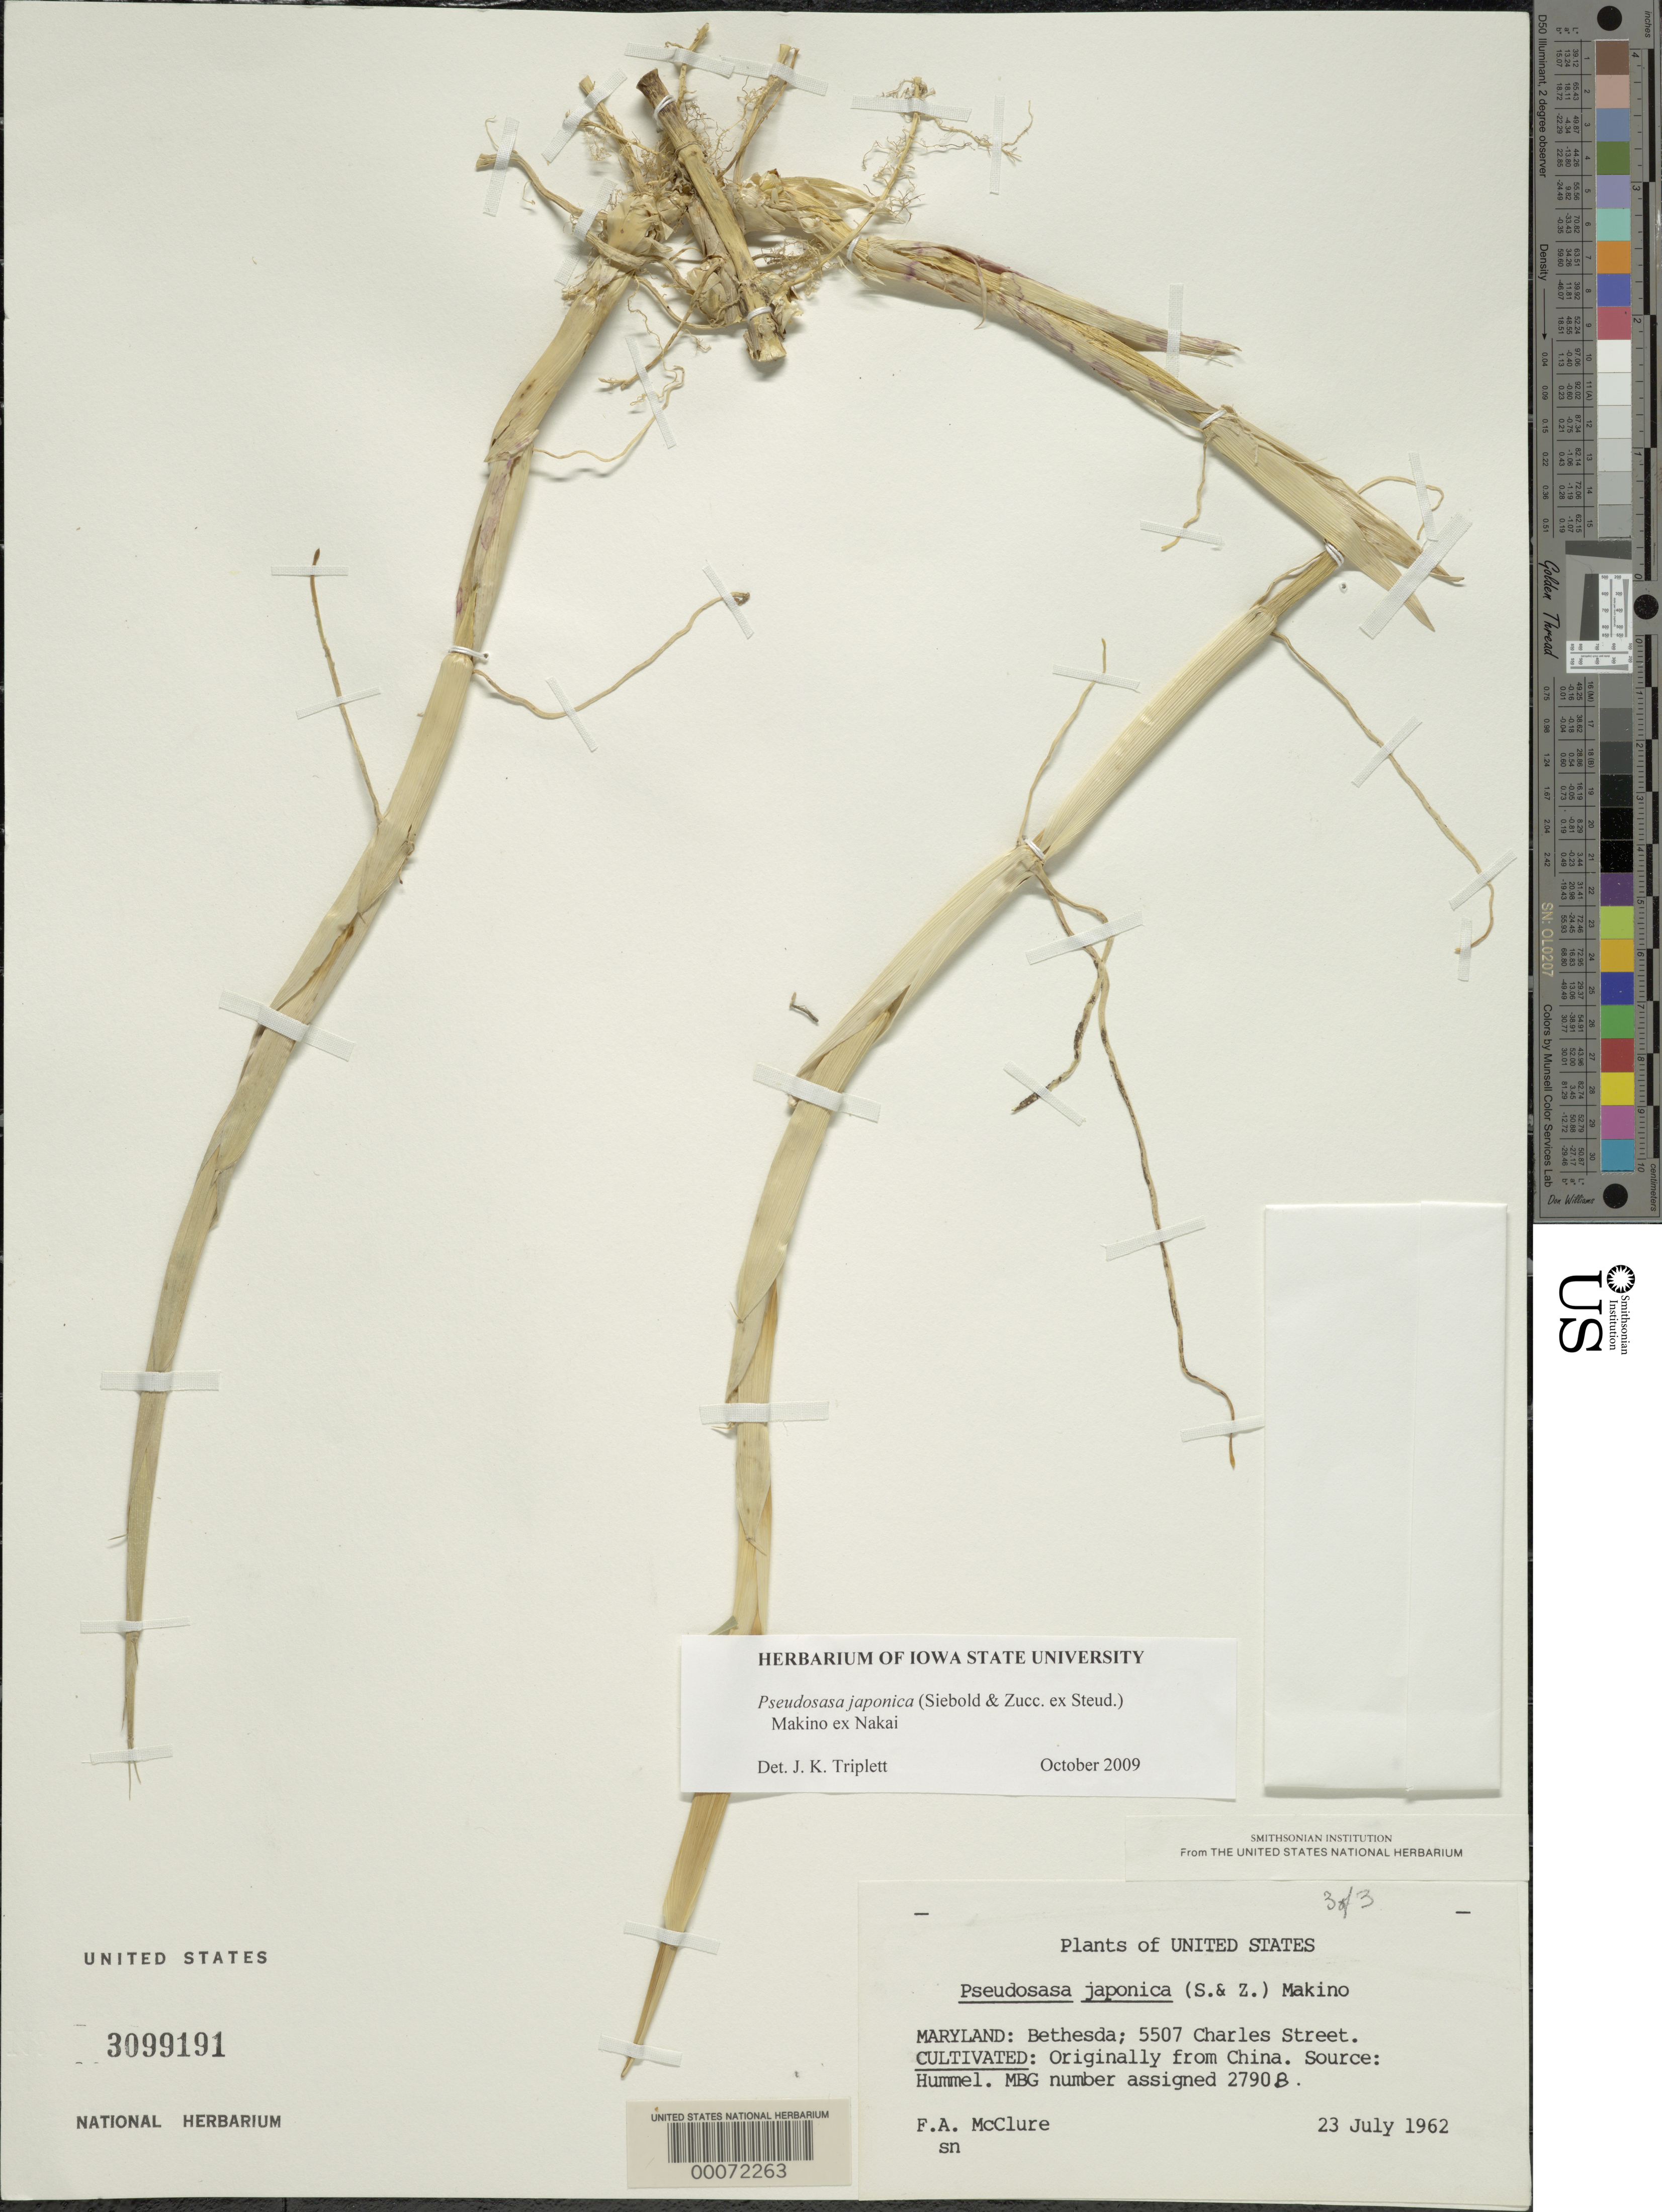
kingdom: Plantae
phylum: Tracheophyta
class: Liliopsida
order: Poales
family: Poaceae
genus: Pseudosasa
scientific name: Pseudosasa japonica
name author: (Siebold & Zucc. ex Steud.) Makino ex Nakai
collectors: F. A. McClure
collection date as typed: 23 Jul 1962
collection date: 1962-07-23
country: United States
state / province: Maryland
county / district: Montgomery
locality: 5507 Charles Street, Bethesda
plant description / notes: New Shoot, Rhizome; MBG # 2790B; originally from China; source: Hummel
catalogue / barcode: US 3099191